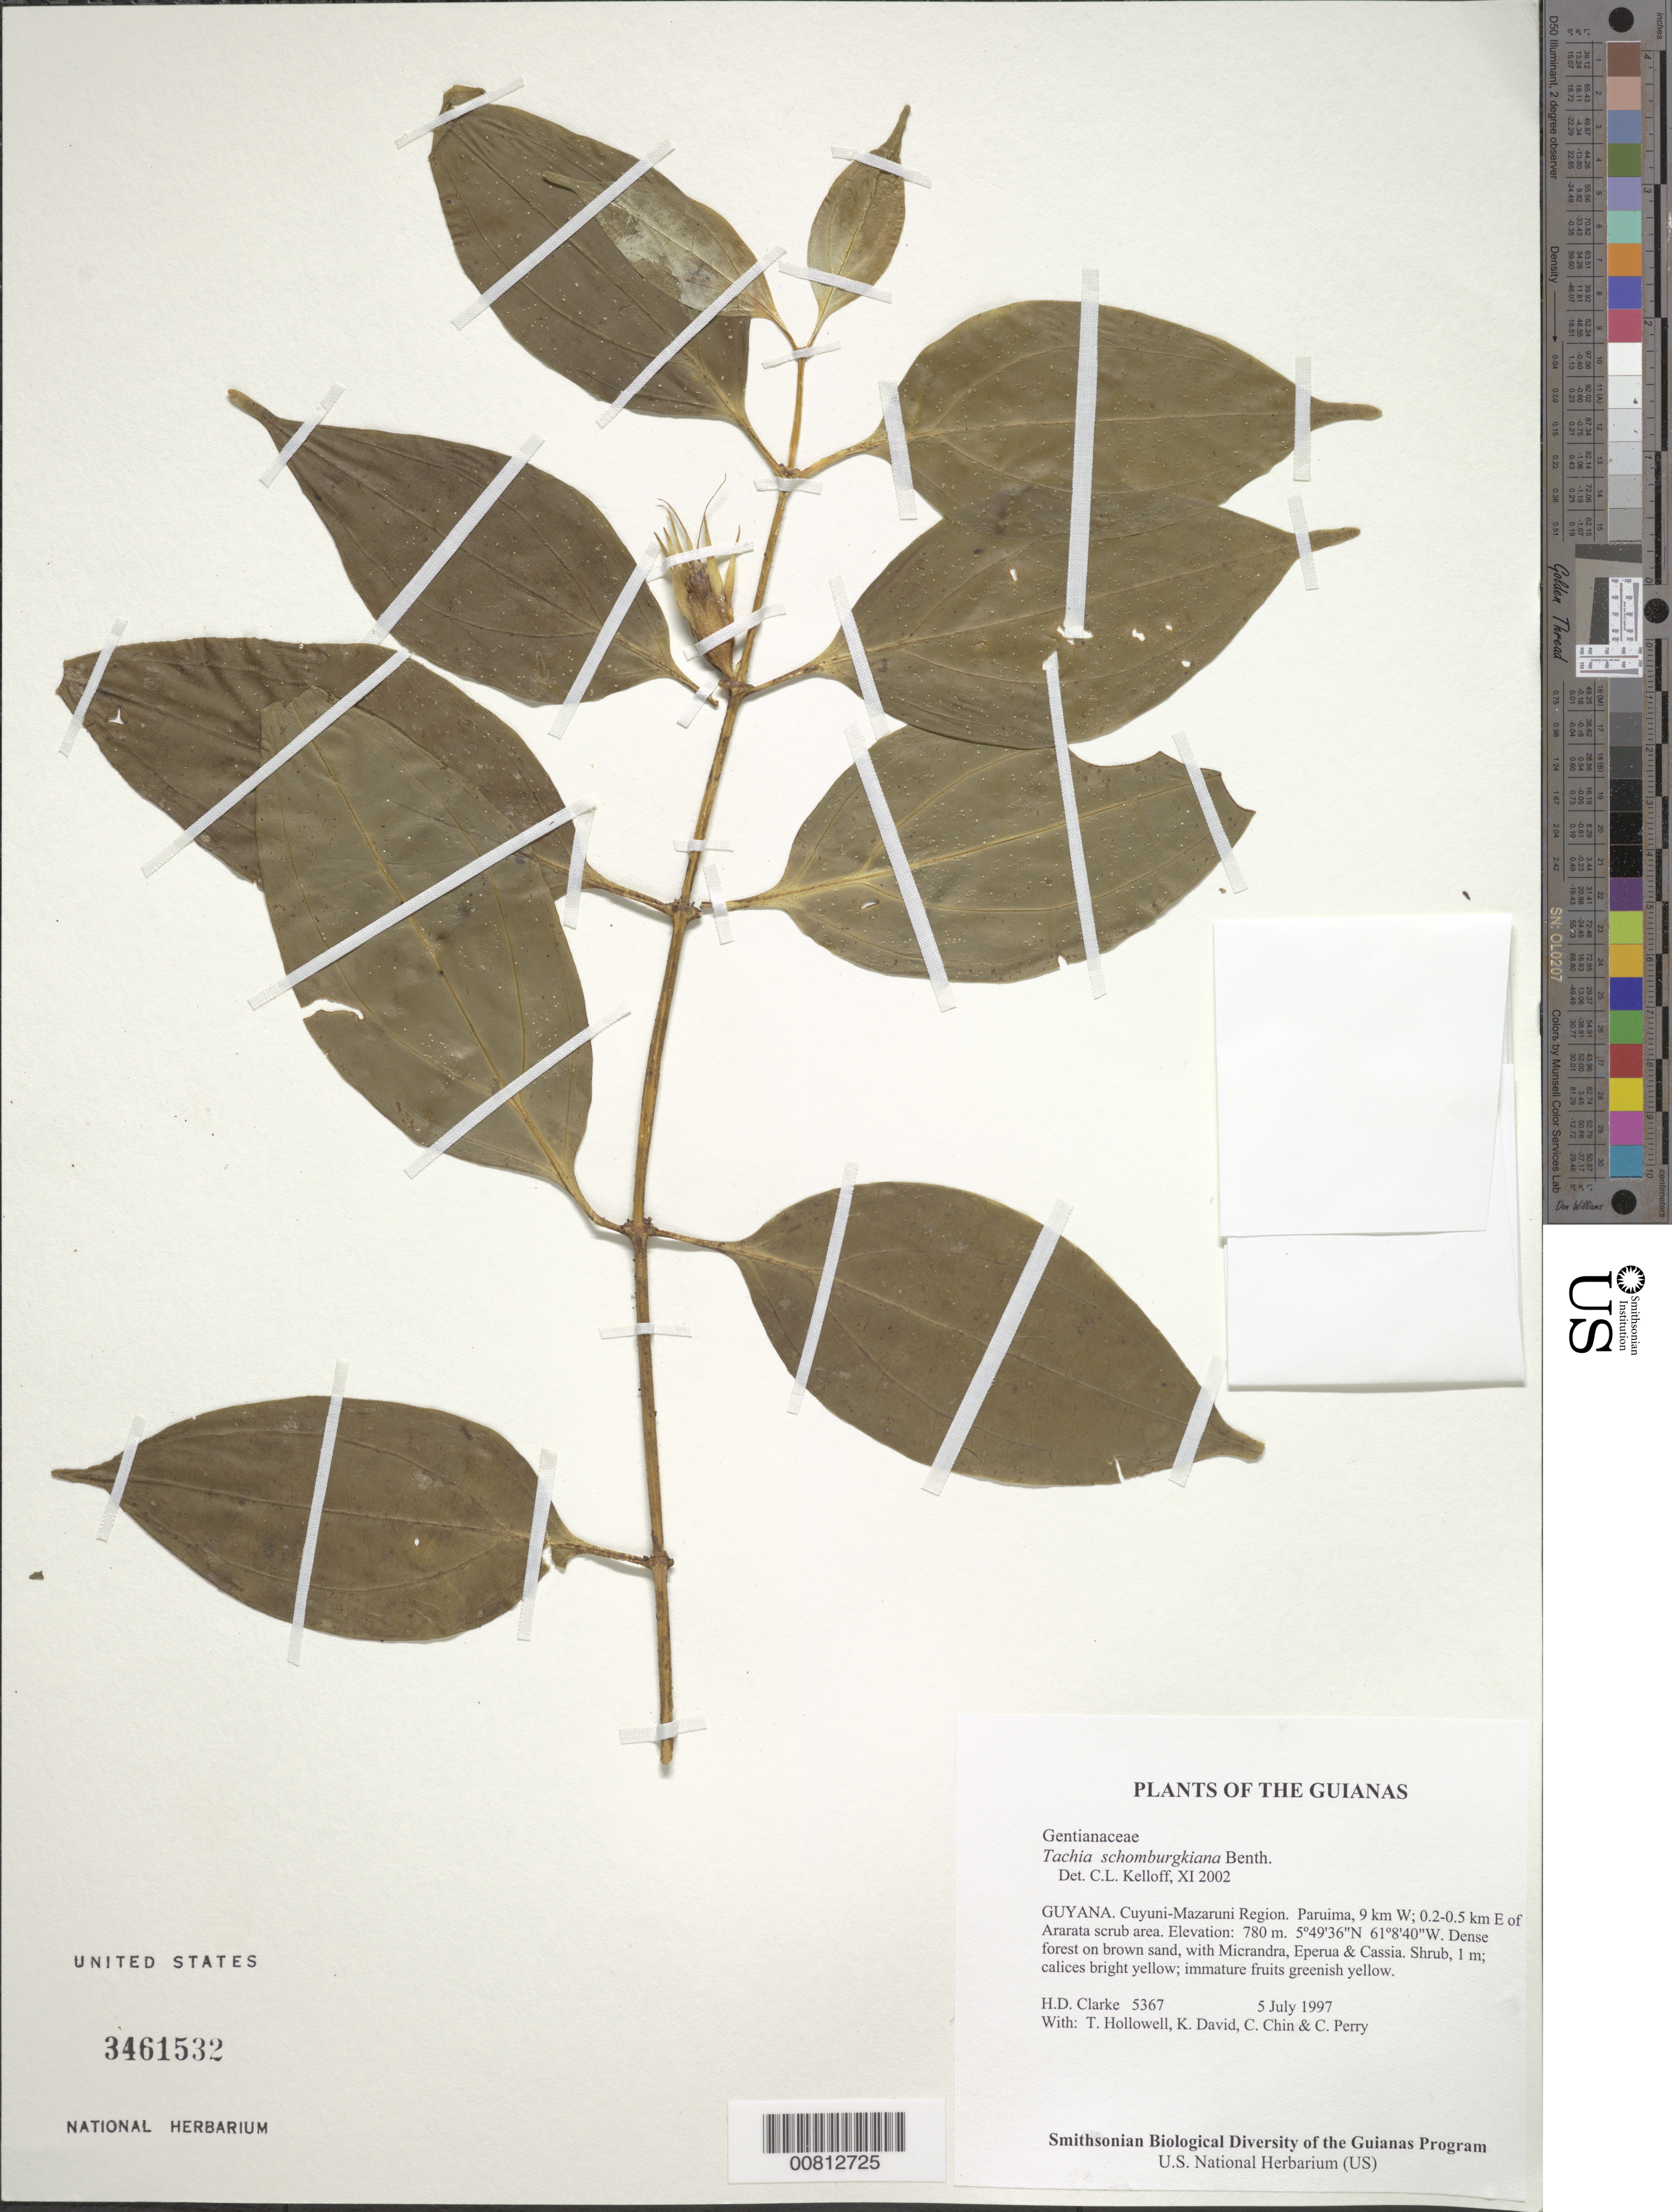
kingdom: Plantae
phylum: Tracheophyta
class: Magnoliopsida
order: Gentianales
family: Gentianaceae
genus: Tachia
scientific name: Tachia schomburgkiana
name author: Benth.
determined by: Kelloff, Carol L., (US), Smithsonian Institution - National Museum of Natural History (UNITED STATES)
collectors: H. D. Clarke, T. Hollowell, K. David, C. Chin & C. Perry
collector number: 5367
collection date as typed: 5 July 1997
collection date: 1997-07-05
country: Guyana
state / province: Cuyuni-Mazaruni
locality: Paruima, 9 km W; 0.2-0.5 km E of Ararata scrub area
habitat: Dense forest on brown sand, with Micrandra, Eperua & Cassia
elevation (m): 780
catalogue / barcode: US 3461532